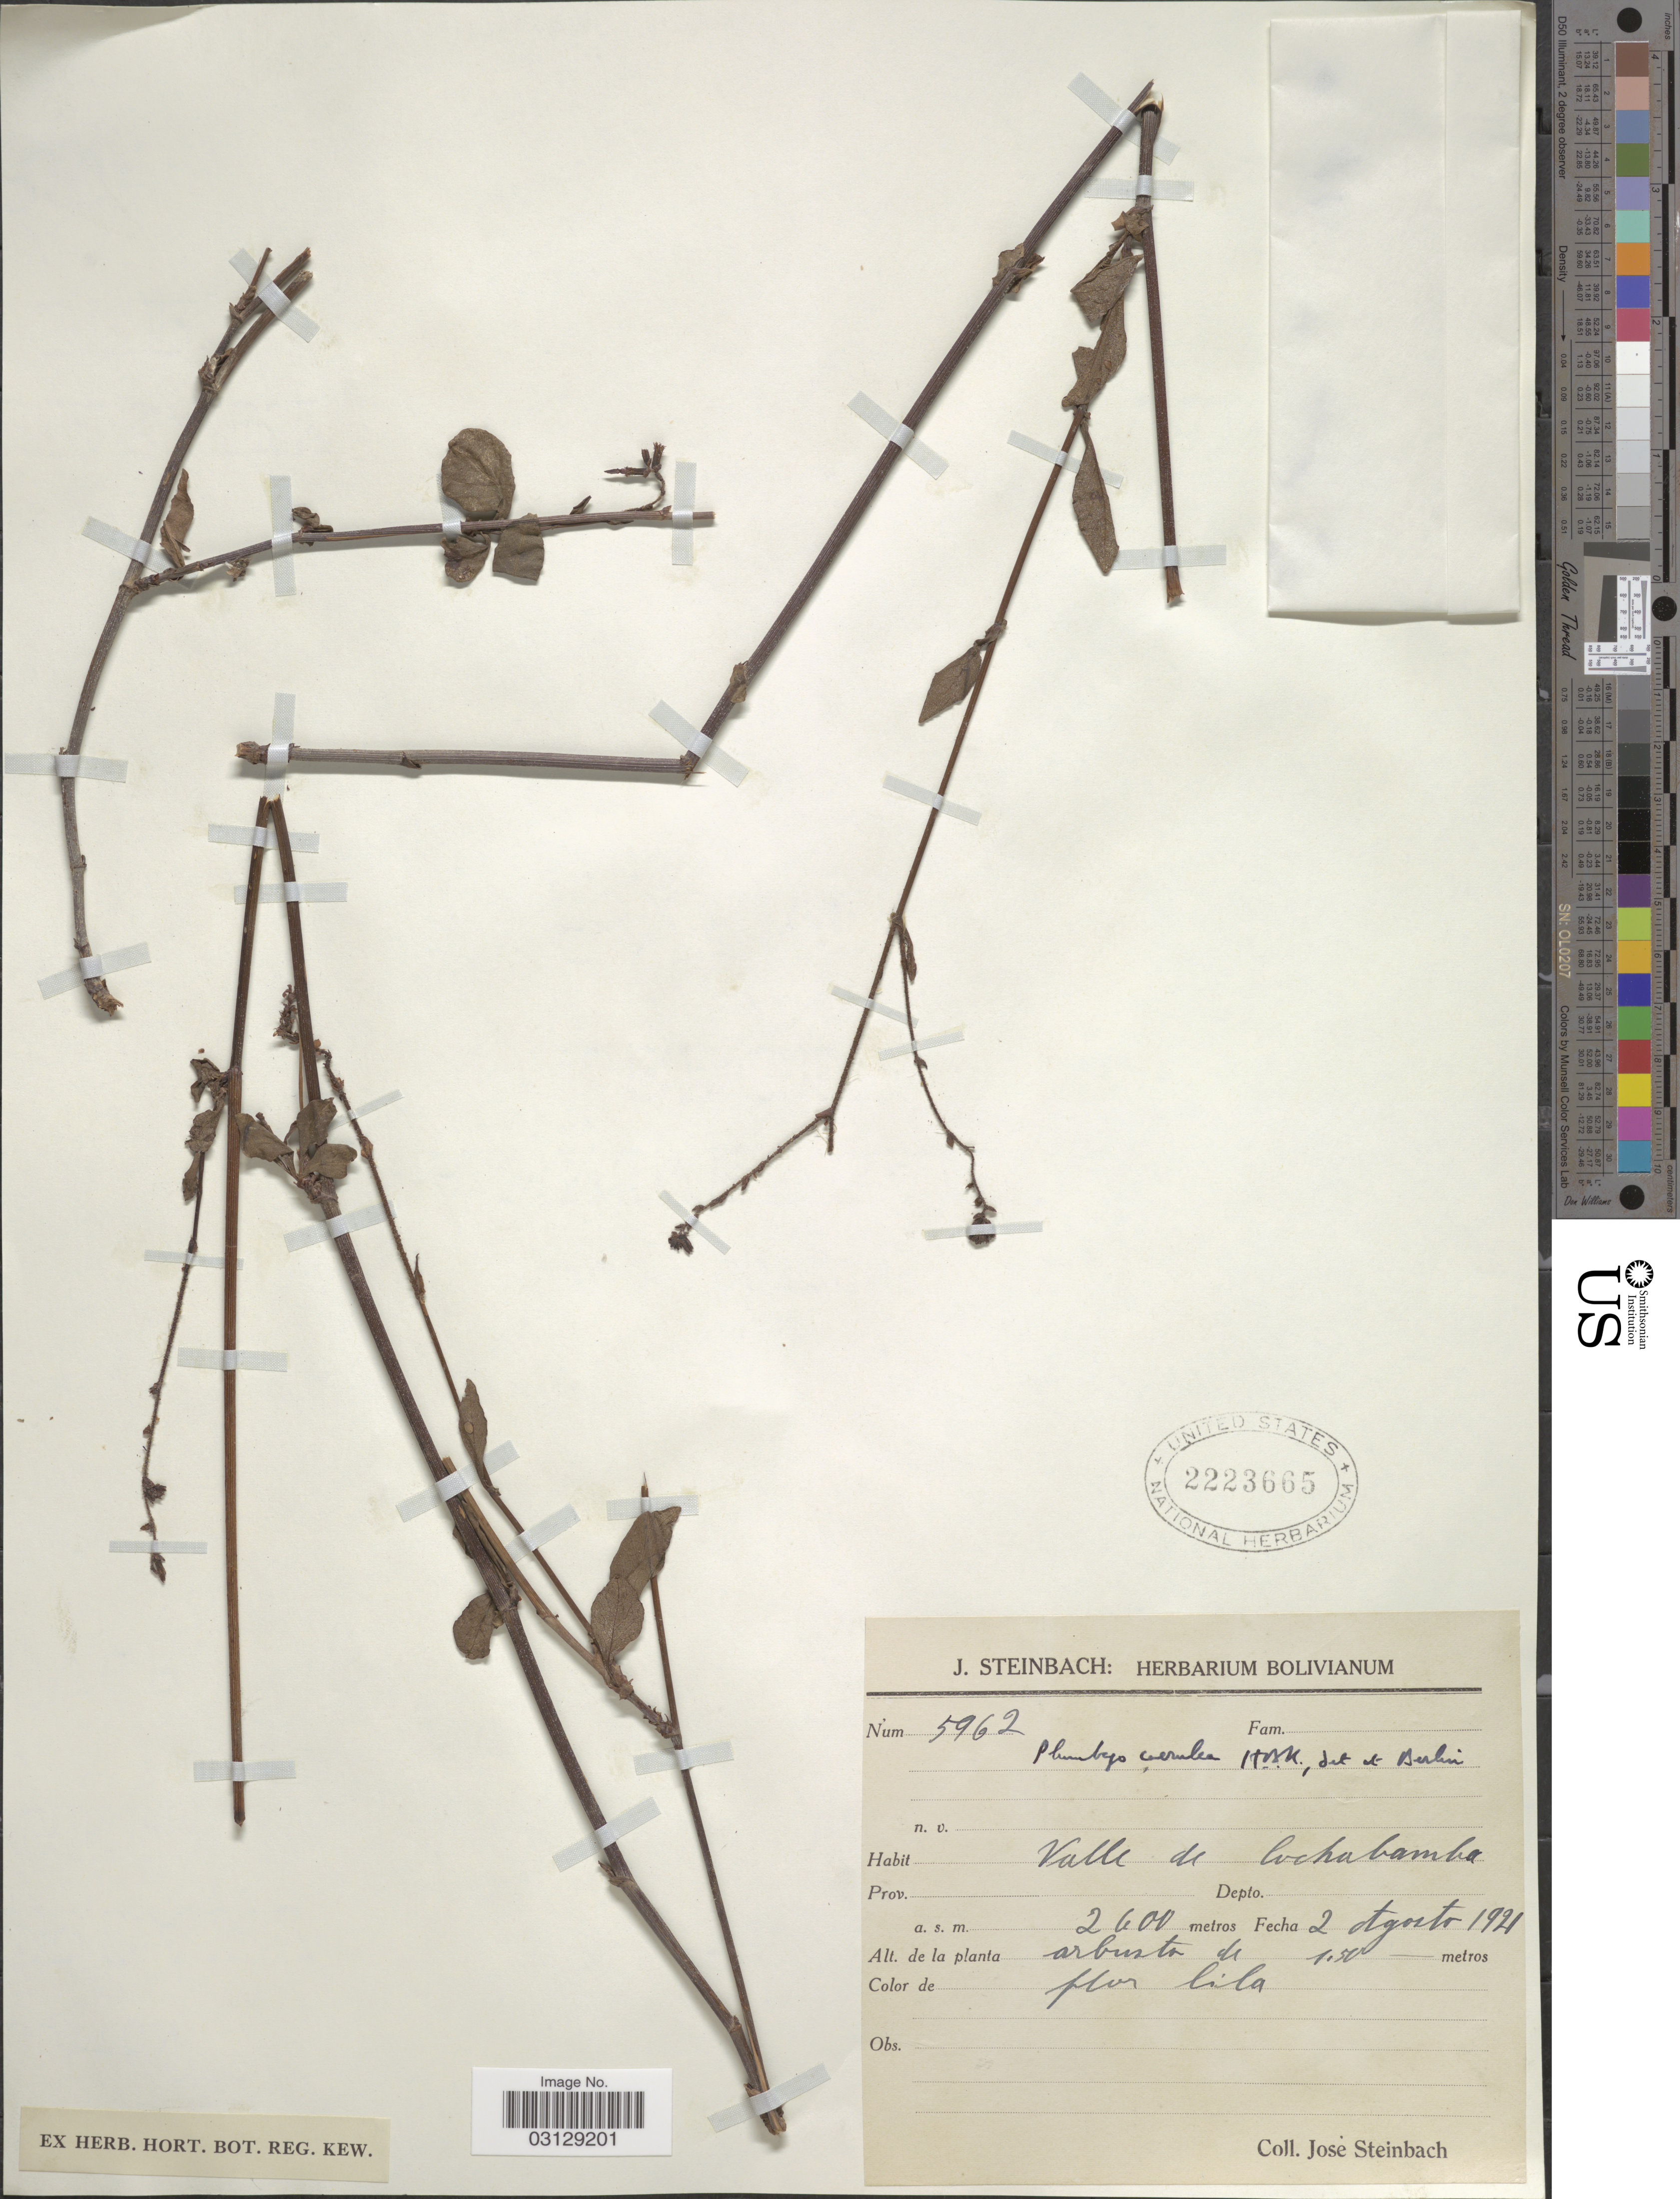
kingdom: Plantae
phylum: Tracheophyta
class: Magnoliopsida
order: Caryophyllales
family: Plumbaginaceae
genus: Plumbago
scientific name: Plumbago coerulea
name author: Auct.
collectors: J. Steinbach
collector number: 5962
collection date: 1921-08-02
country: Bolivia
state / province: Cochabamba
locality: Valle de Cochabamba.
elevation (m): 2600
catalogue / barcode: US 2223665